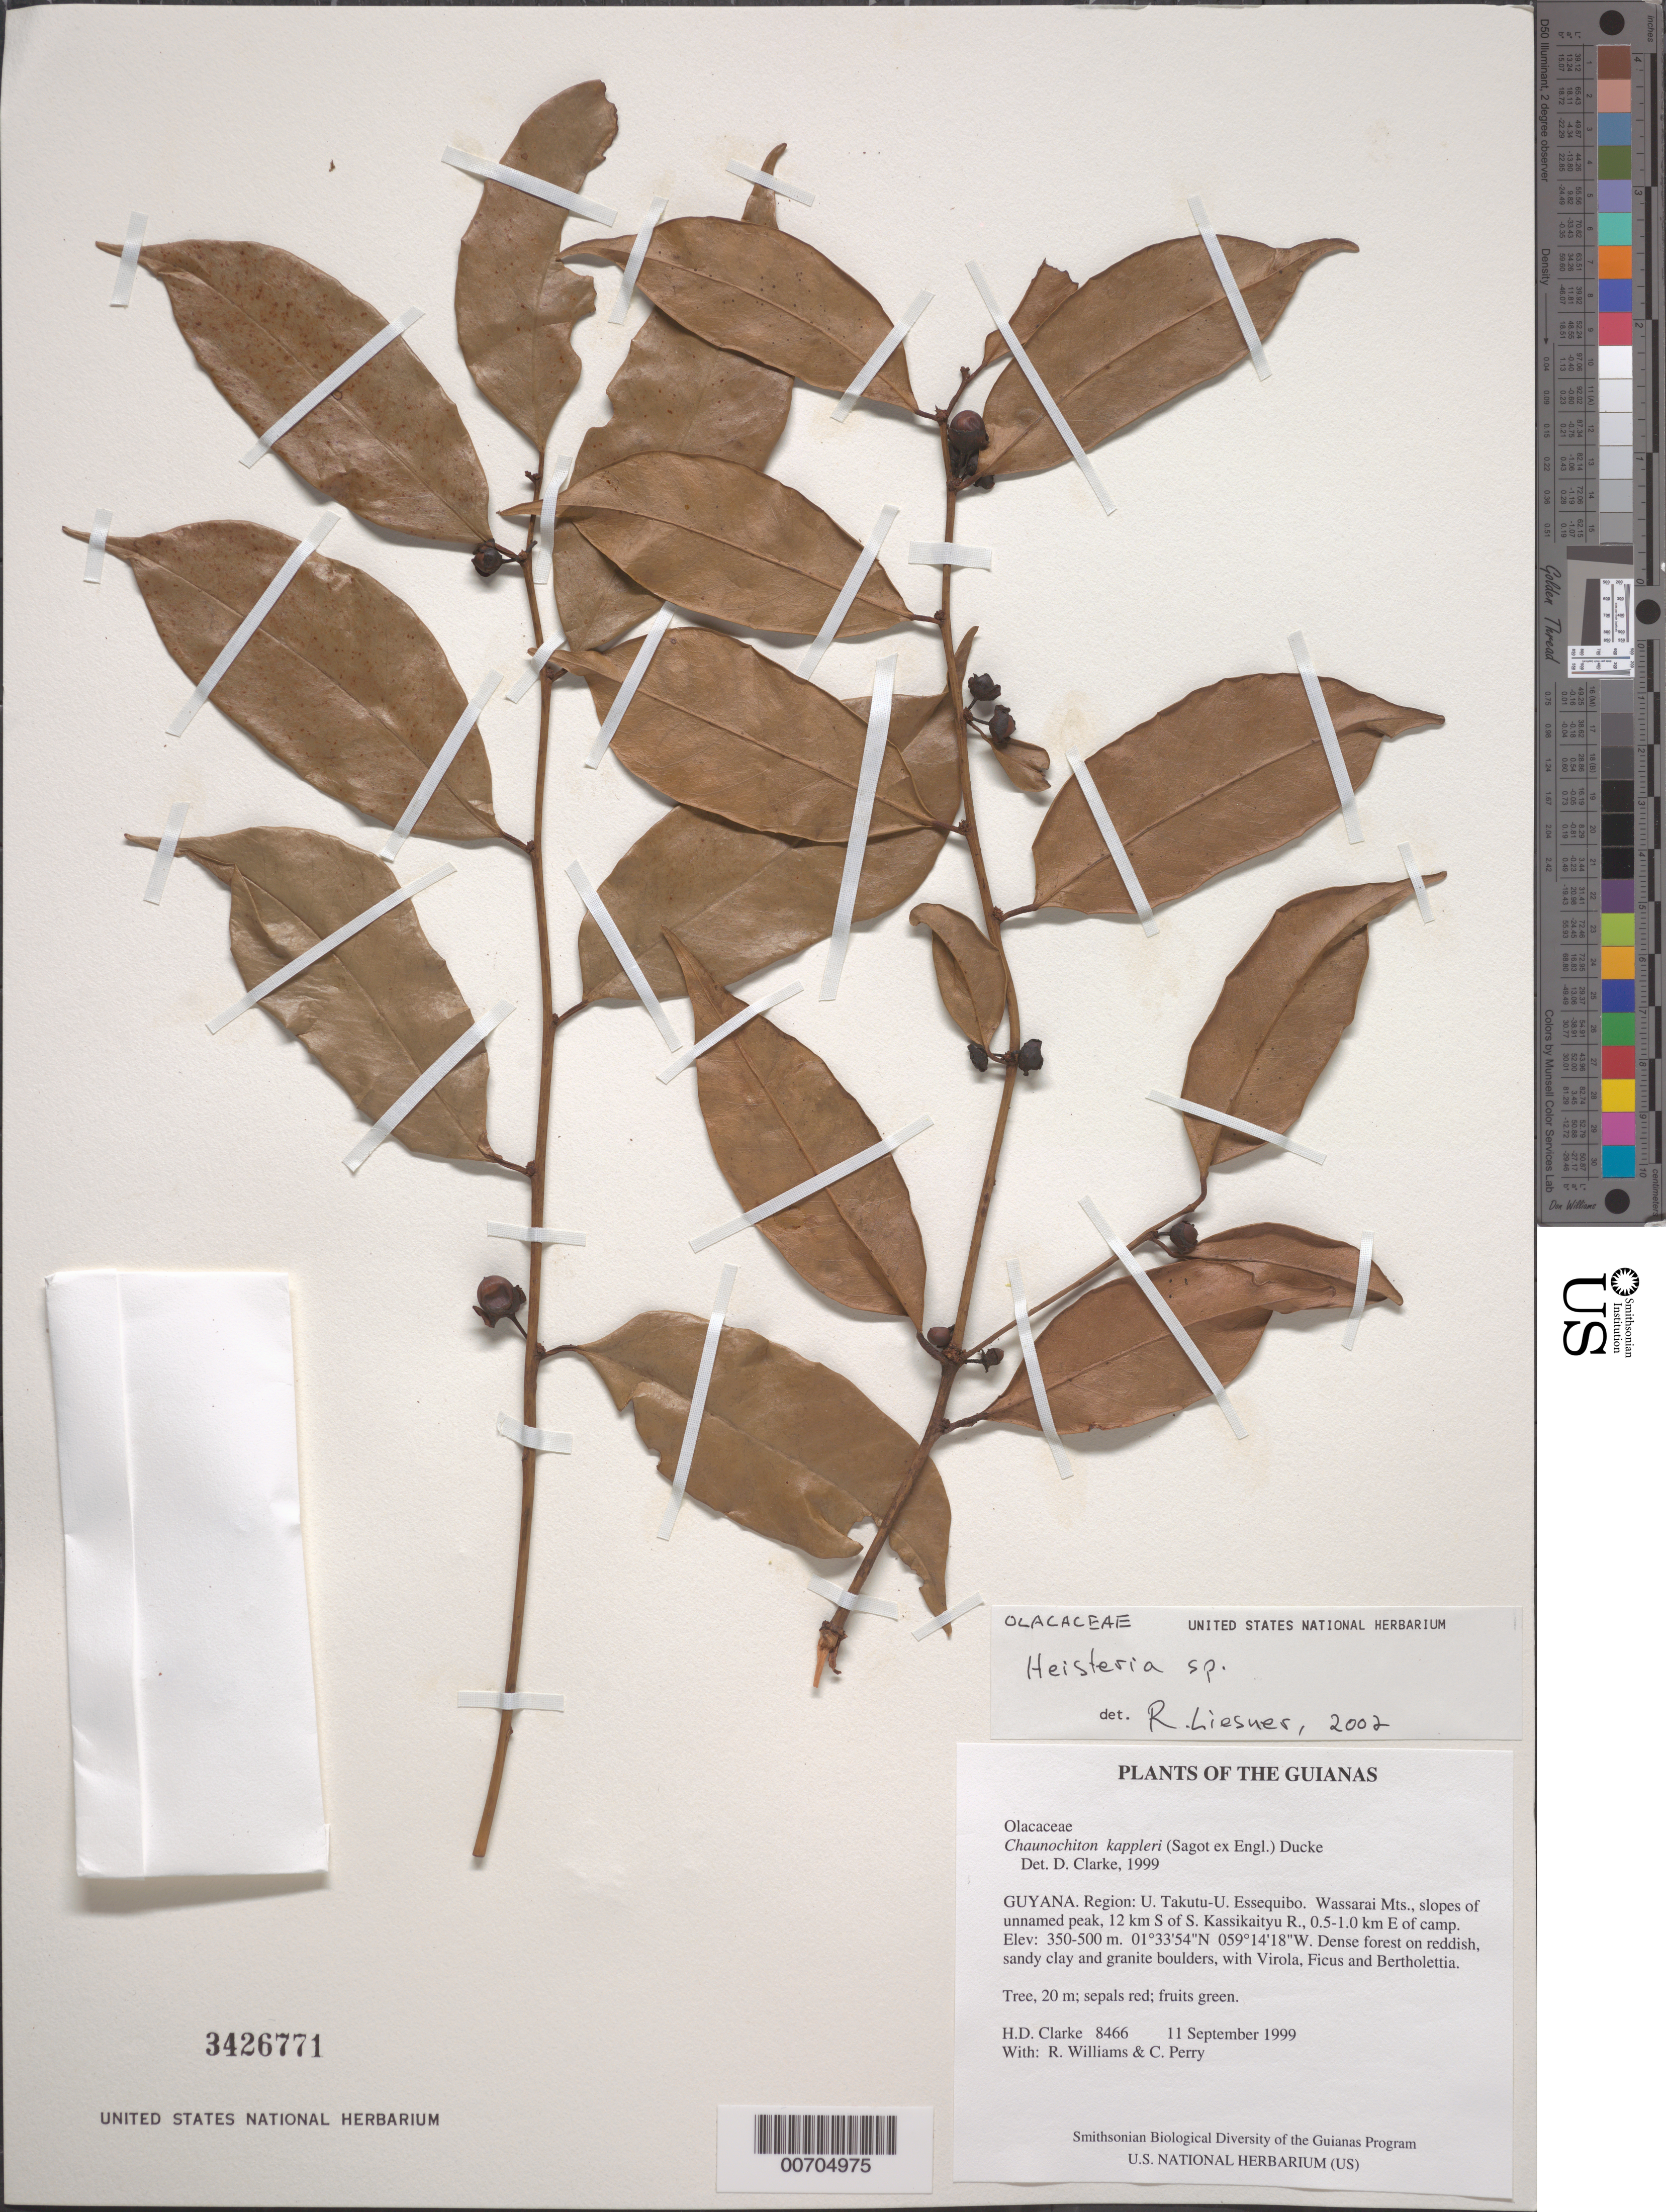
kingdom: Plantae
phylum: Tracheophyta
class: Magnoliopsida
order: Santalales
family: Erythropalaceae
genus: Heisteria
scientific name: Heisteria sp.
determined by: Liesner, R. L.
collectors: H. D. Clarke, R. Williams & C. Perry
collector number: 8466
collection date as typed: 11 September 1999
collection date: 1999-09-11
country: Guyana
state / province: U. Takutu-U. Essequibo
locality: Wassarai Mts., slopes of unnamed peak, 12 km S of S. Kassikaityu R., 0.5-1.0 km E of camp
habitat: Dense forest on reddish, sandy clay and granite boulders, with Virola, Ficus and Bertholettia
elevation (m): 350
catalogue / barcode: US 3426771